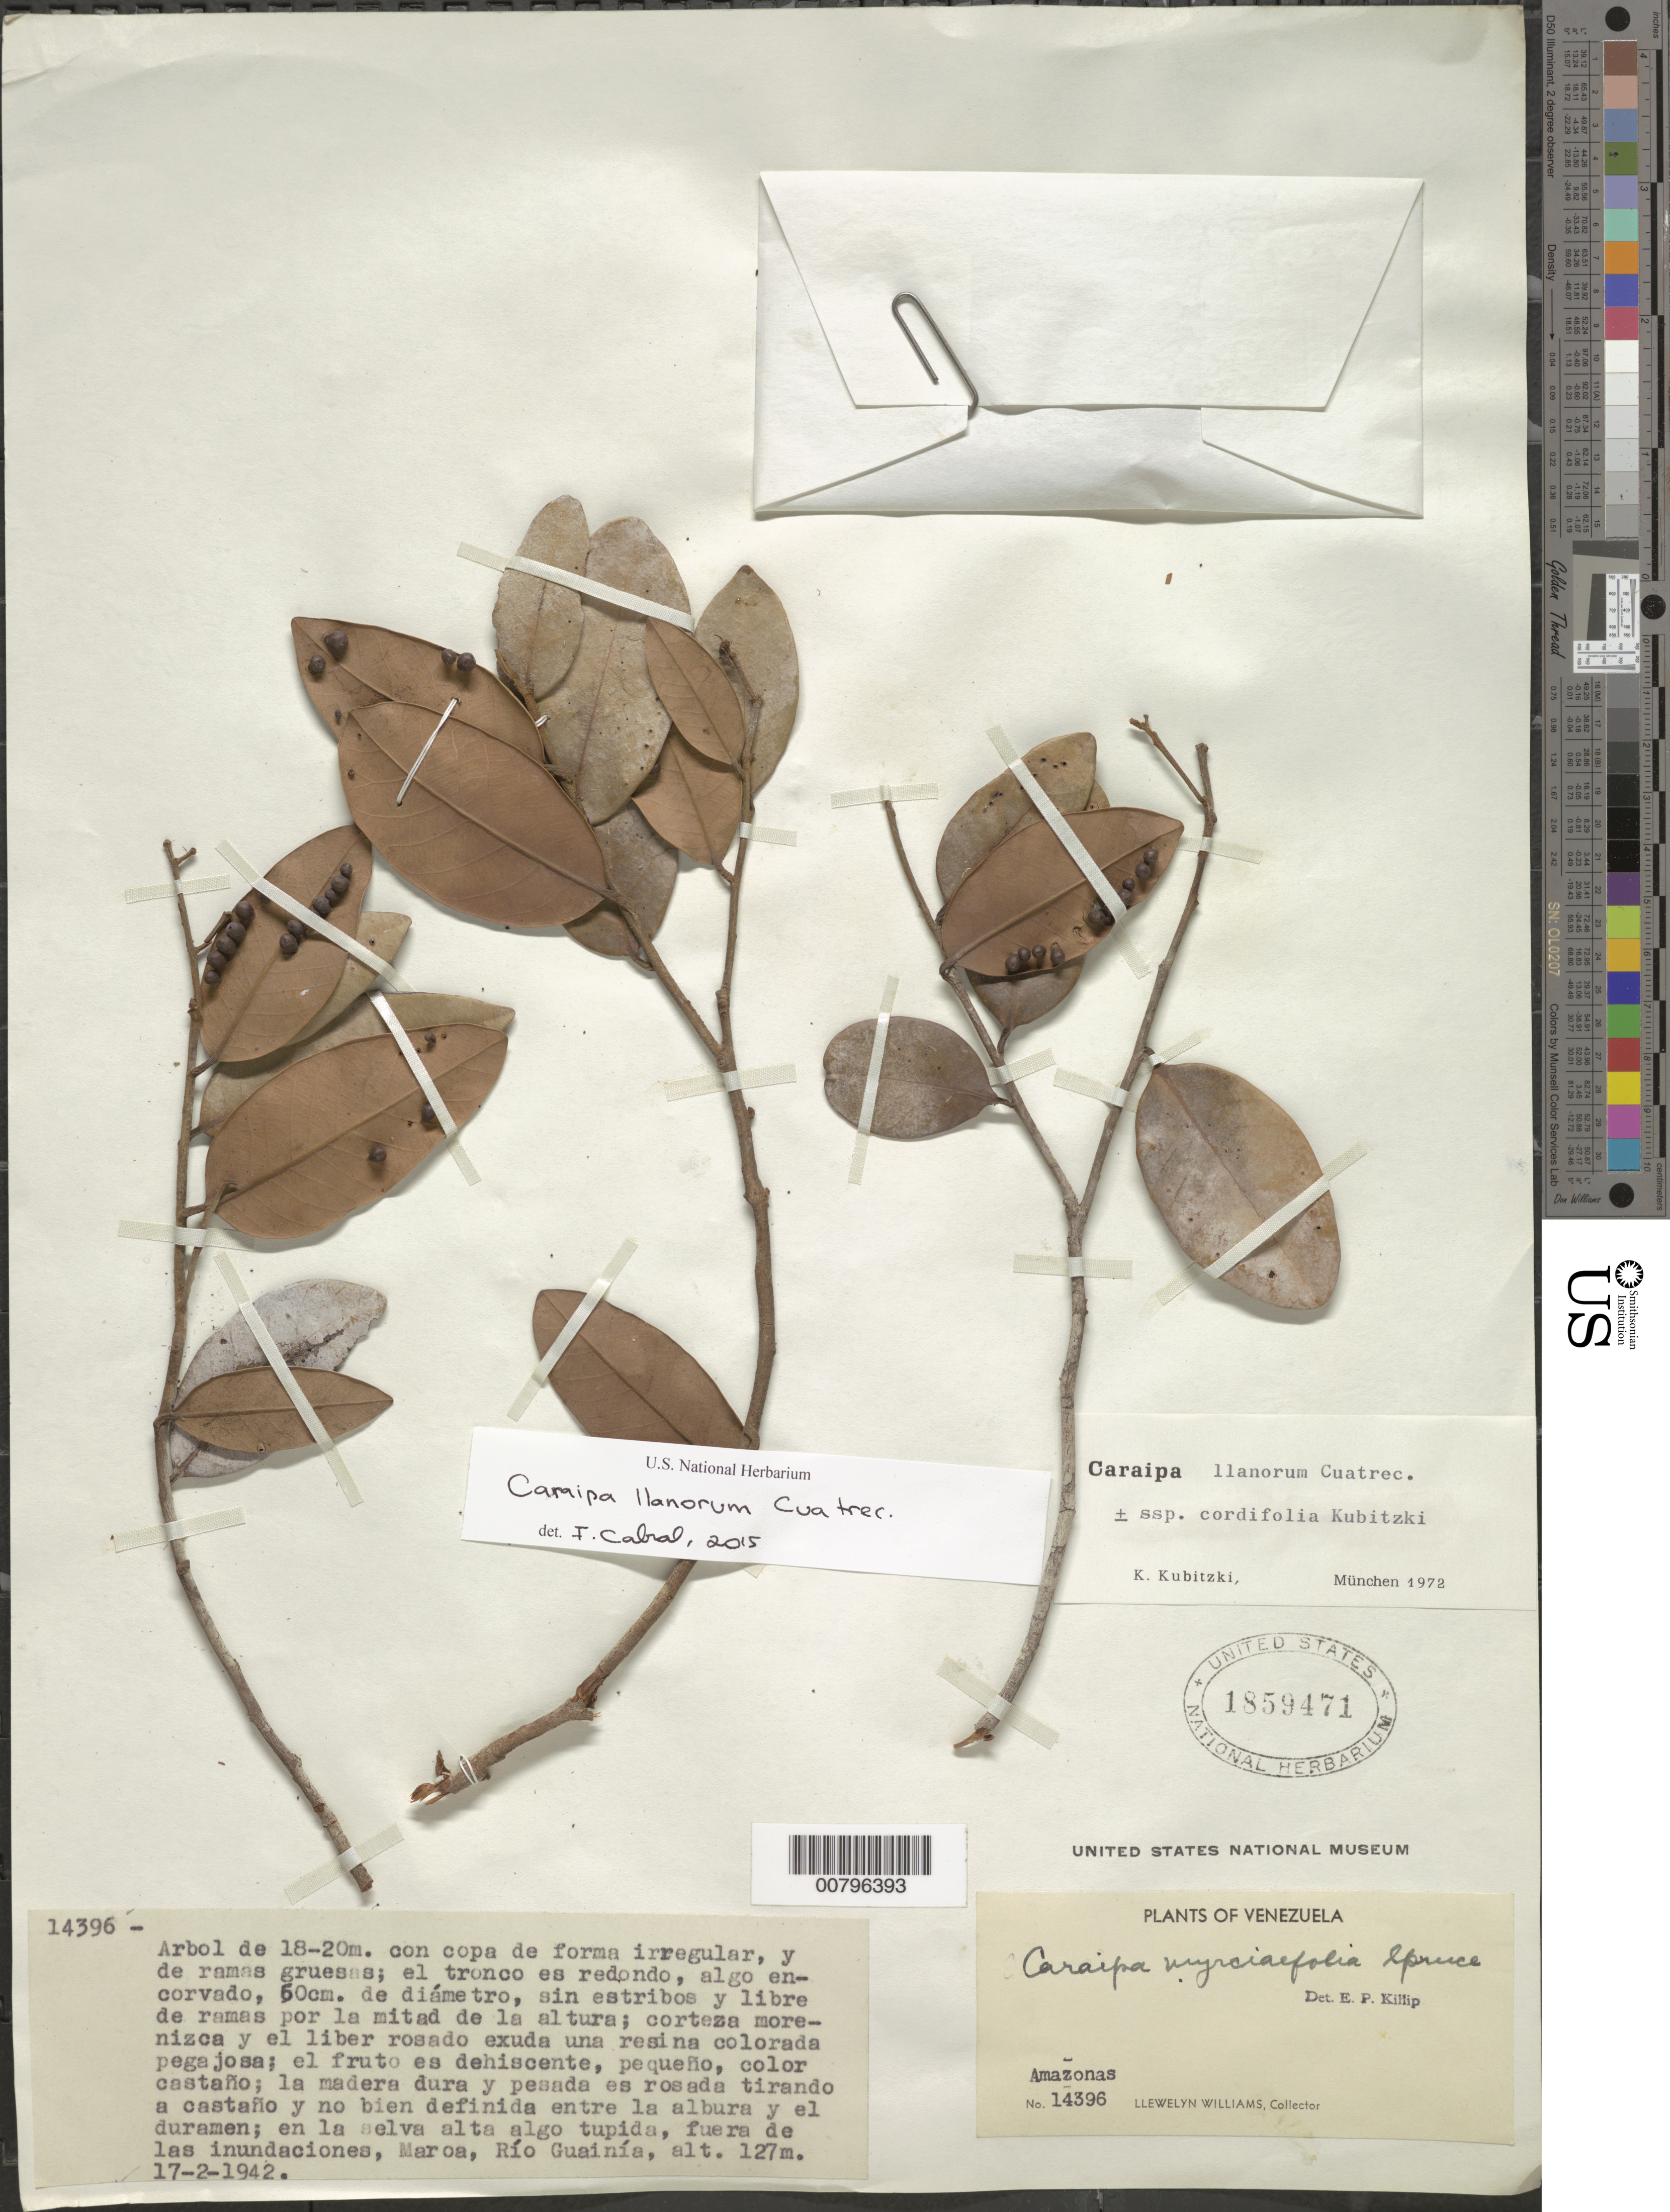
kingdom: Plantae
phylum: Tracheophyta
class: Magnoliopsida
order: Malpighiales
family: Calophyllaceae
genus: Caraipa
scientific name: Caraipa llanorum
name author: Cuatrec.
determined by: Cabral, F. N.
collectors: Ll. Williams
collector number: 14396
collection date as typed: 17-Feb-42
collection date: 1942-02-17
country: Venezuela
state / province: Amazonas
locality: Maroa, Río Guainía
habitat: High forest, outside flooded areas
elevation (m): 127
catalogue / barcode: US 1859471